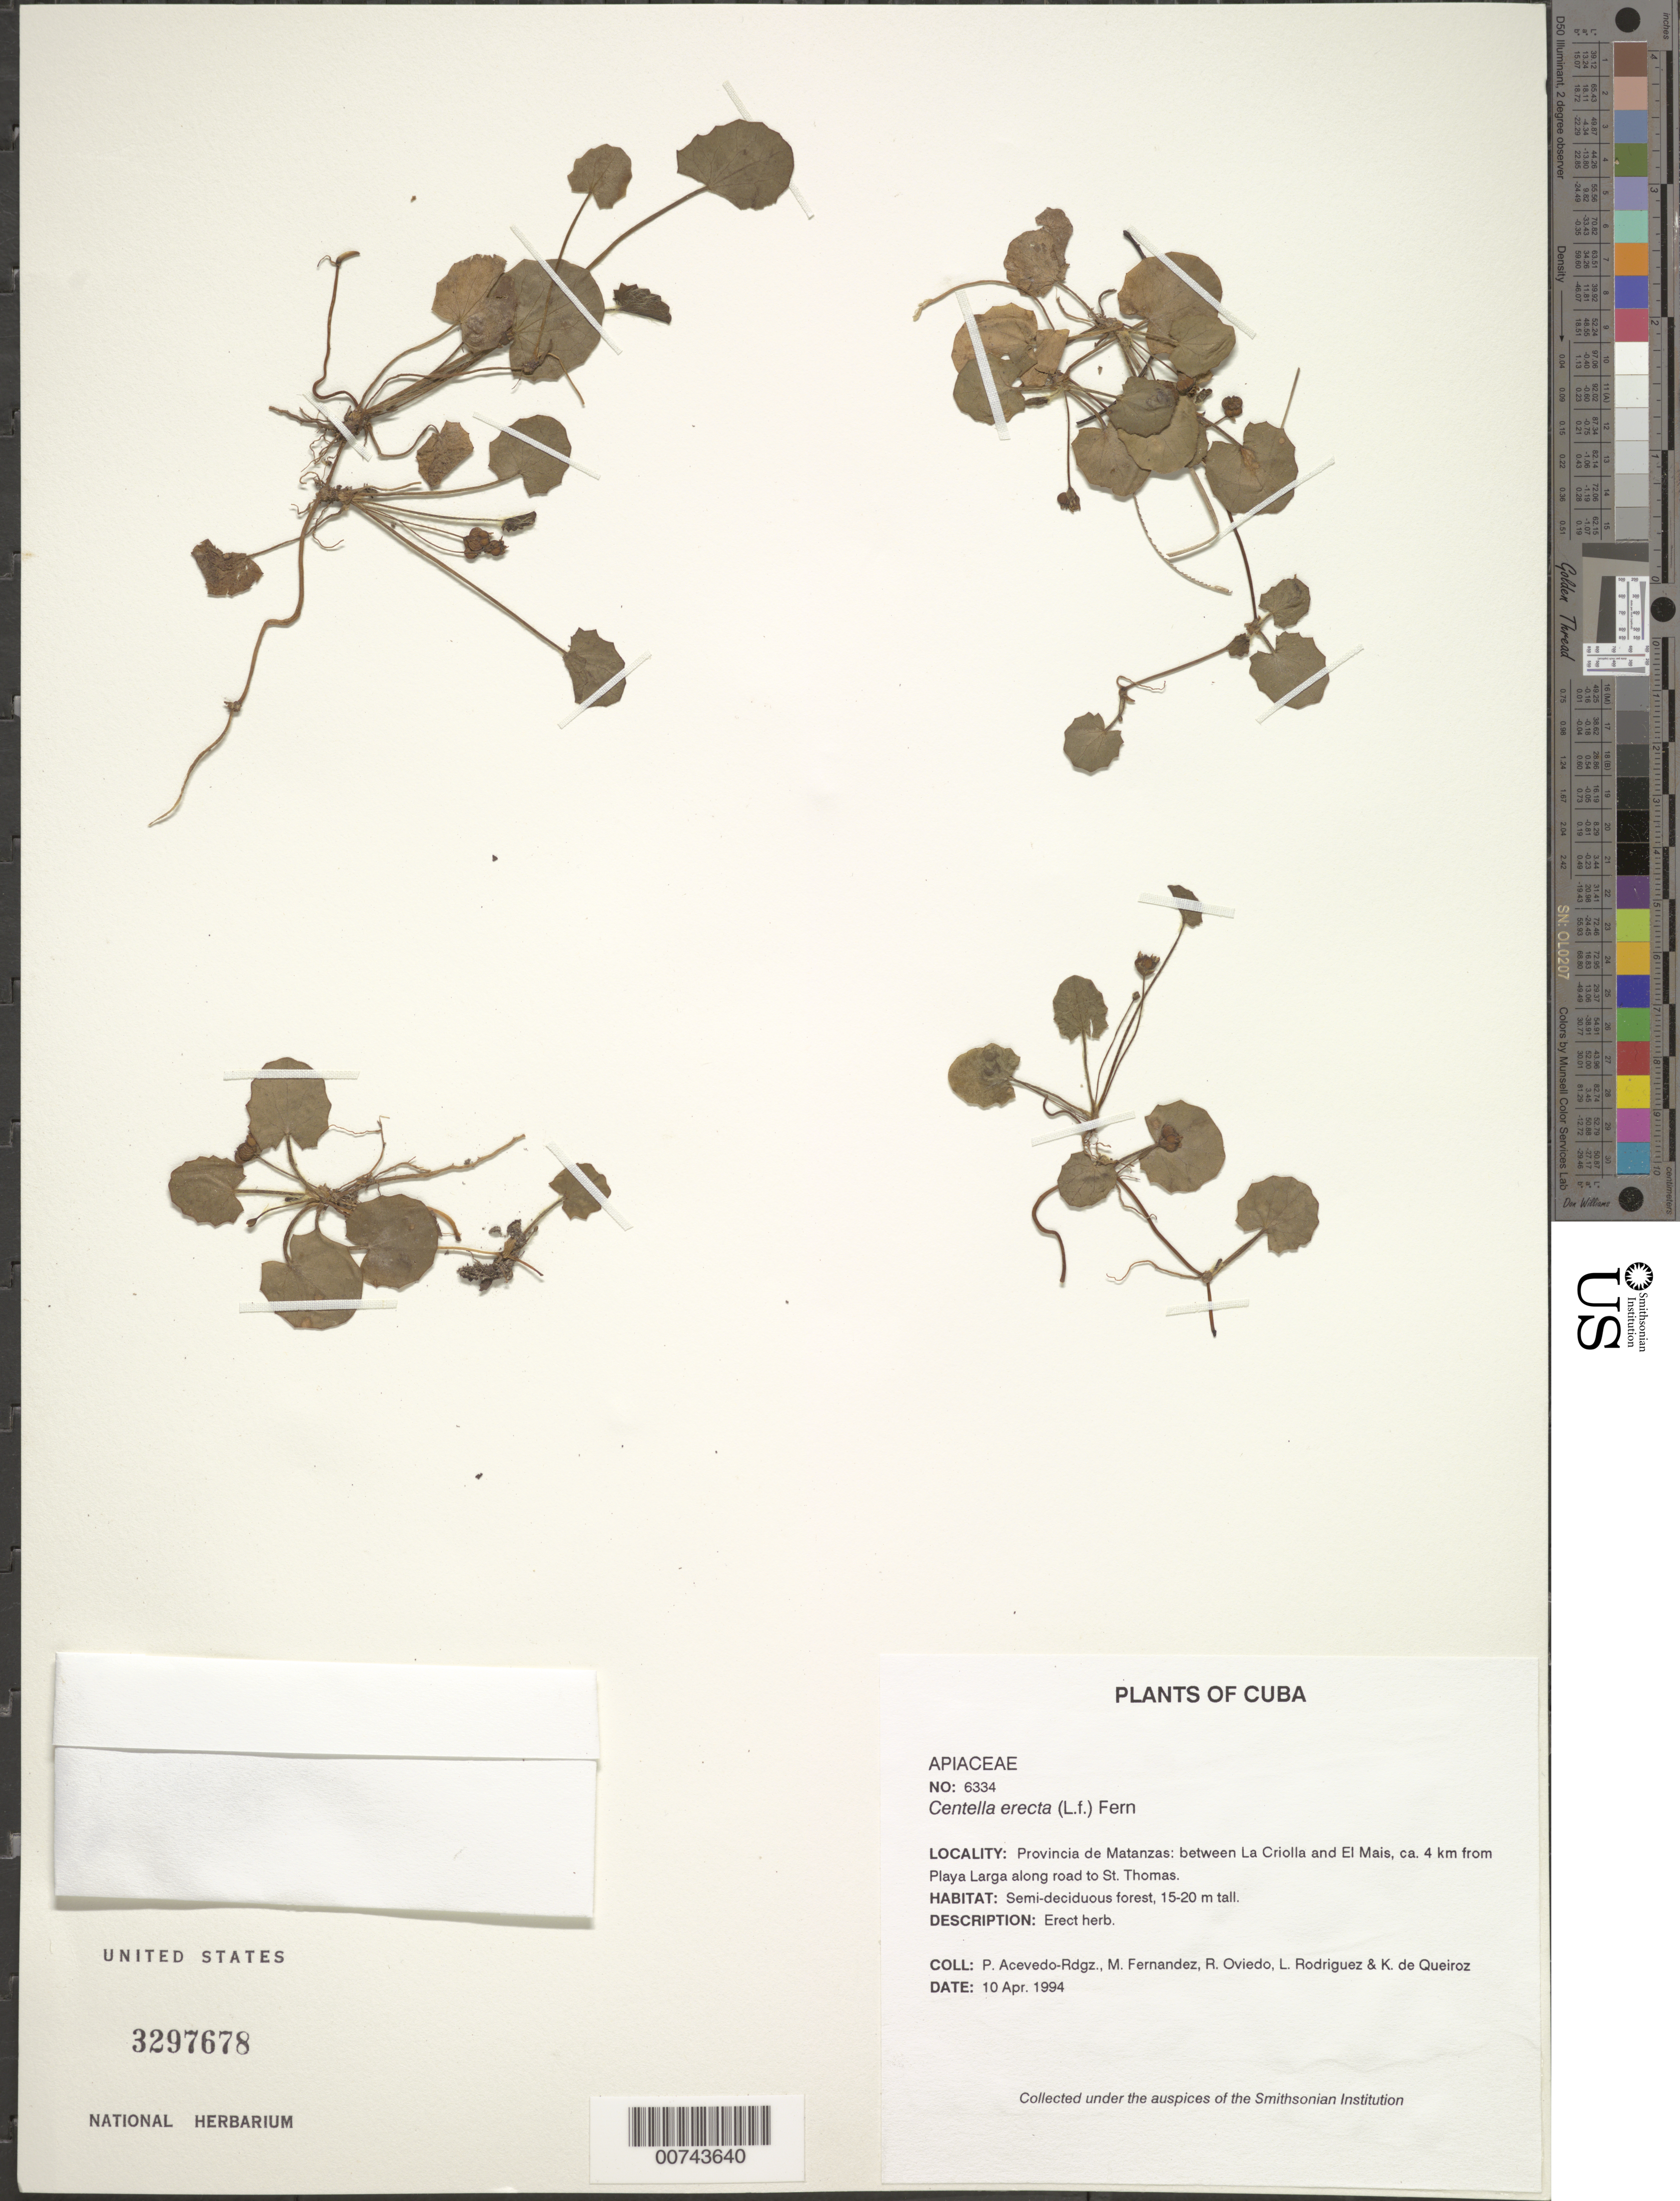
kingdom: Plantae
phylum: Tracheophyta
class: Magnoliopsida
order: Apiales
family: Apiaceae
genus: Centella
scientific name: Centella erecta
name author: (L. f.) Fernald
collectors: P. Acevedo-Rodr., M. Fernández, R. Oviedo, L. Rodriguez & K. De Queiroz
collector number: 6334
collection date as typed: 10 Apr 1994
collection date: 1994-04-10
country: Cuba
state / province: Matanzas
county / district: Municipio de Ciénaga de Zapata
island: Cuba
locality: Provincia de Matanzas: between La Criolla and El Mais, ca 4 km from Playa Larga along road to St Thomas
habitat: Semi-deciduous forest, 15-20 m tall.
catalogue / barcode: US 3297678